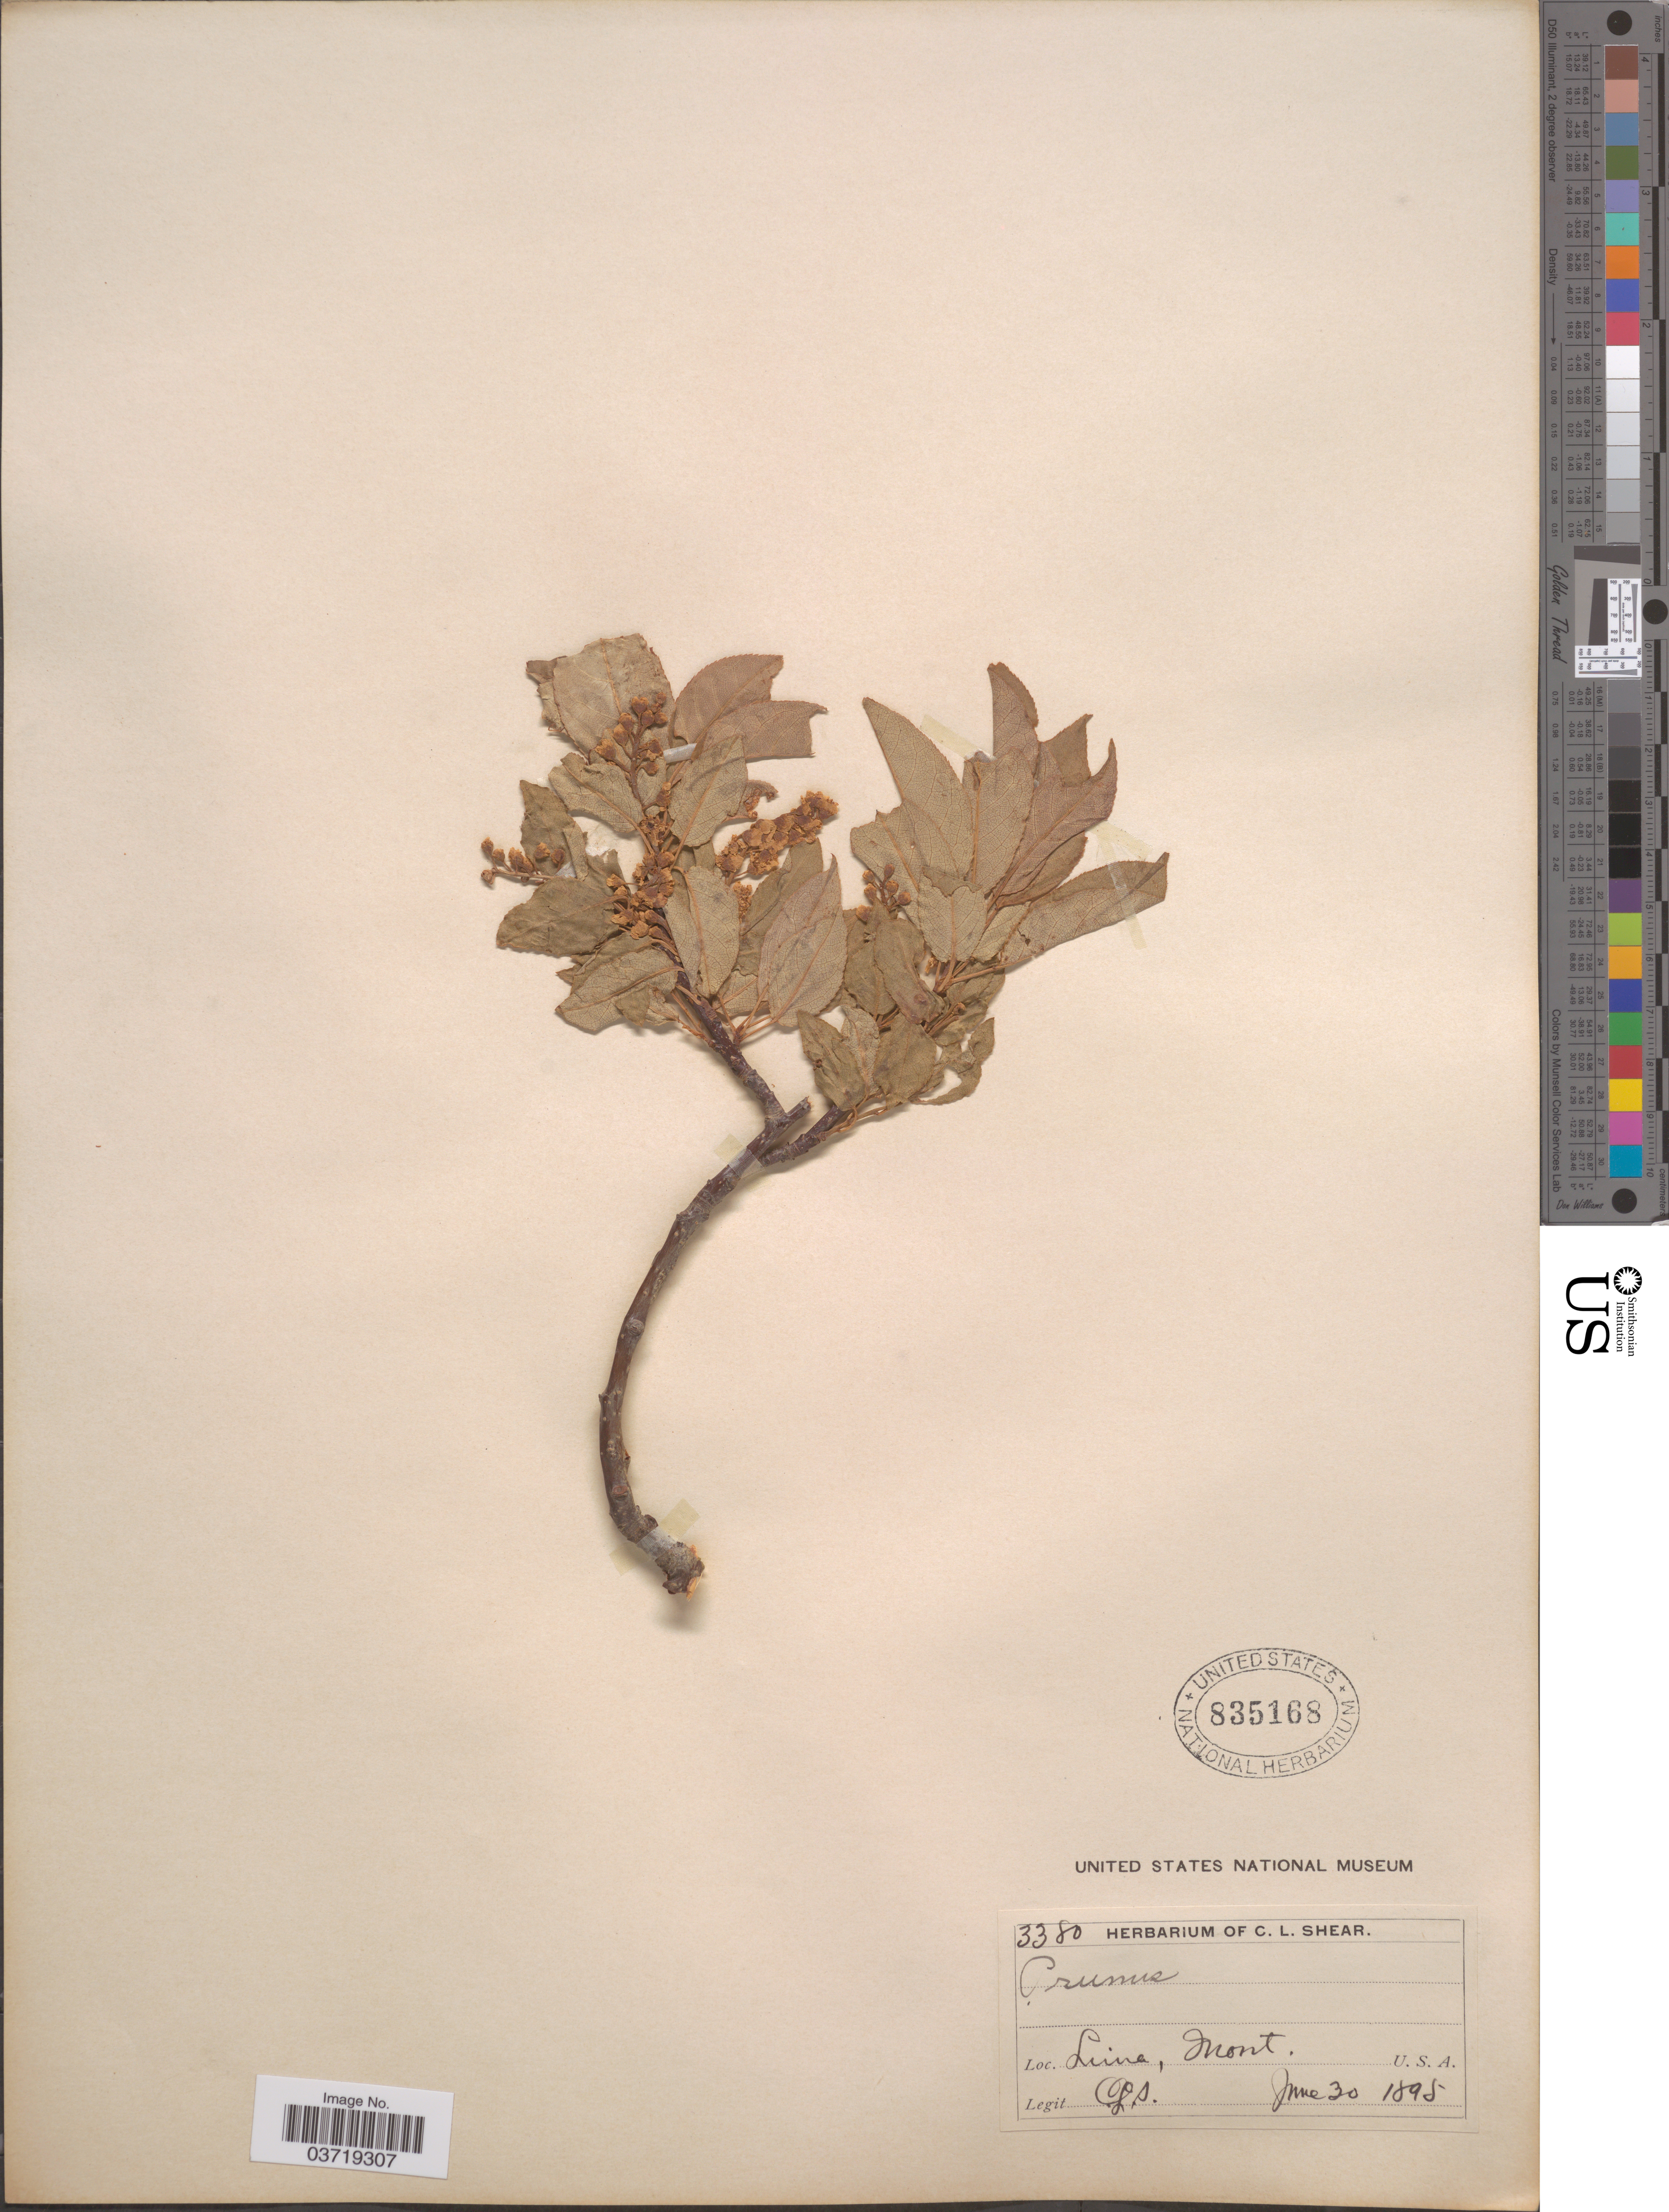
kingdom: Plantae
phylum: Tracheophyta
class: Magnoliopsida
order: Rosales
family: Rosaceae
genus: Prunus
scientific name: Prunus virginiana var. demissa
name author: (Nutt.) Torr.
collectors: C. L. Shear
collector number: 3380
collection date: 1895-06-30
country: United States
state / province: Montana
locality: Lima.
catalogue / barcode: US 835168